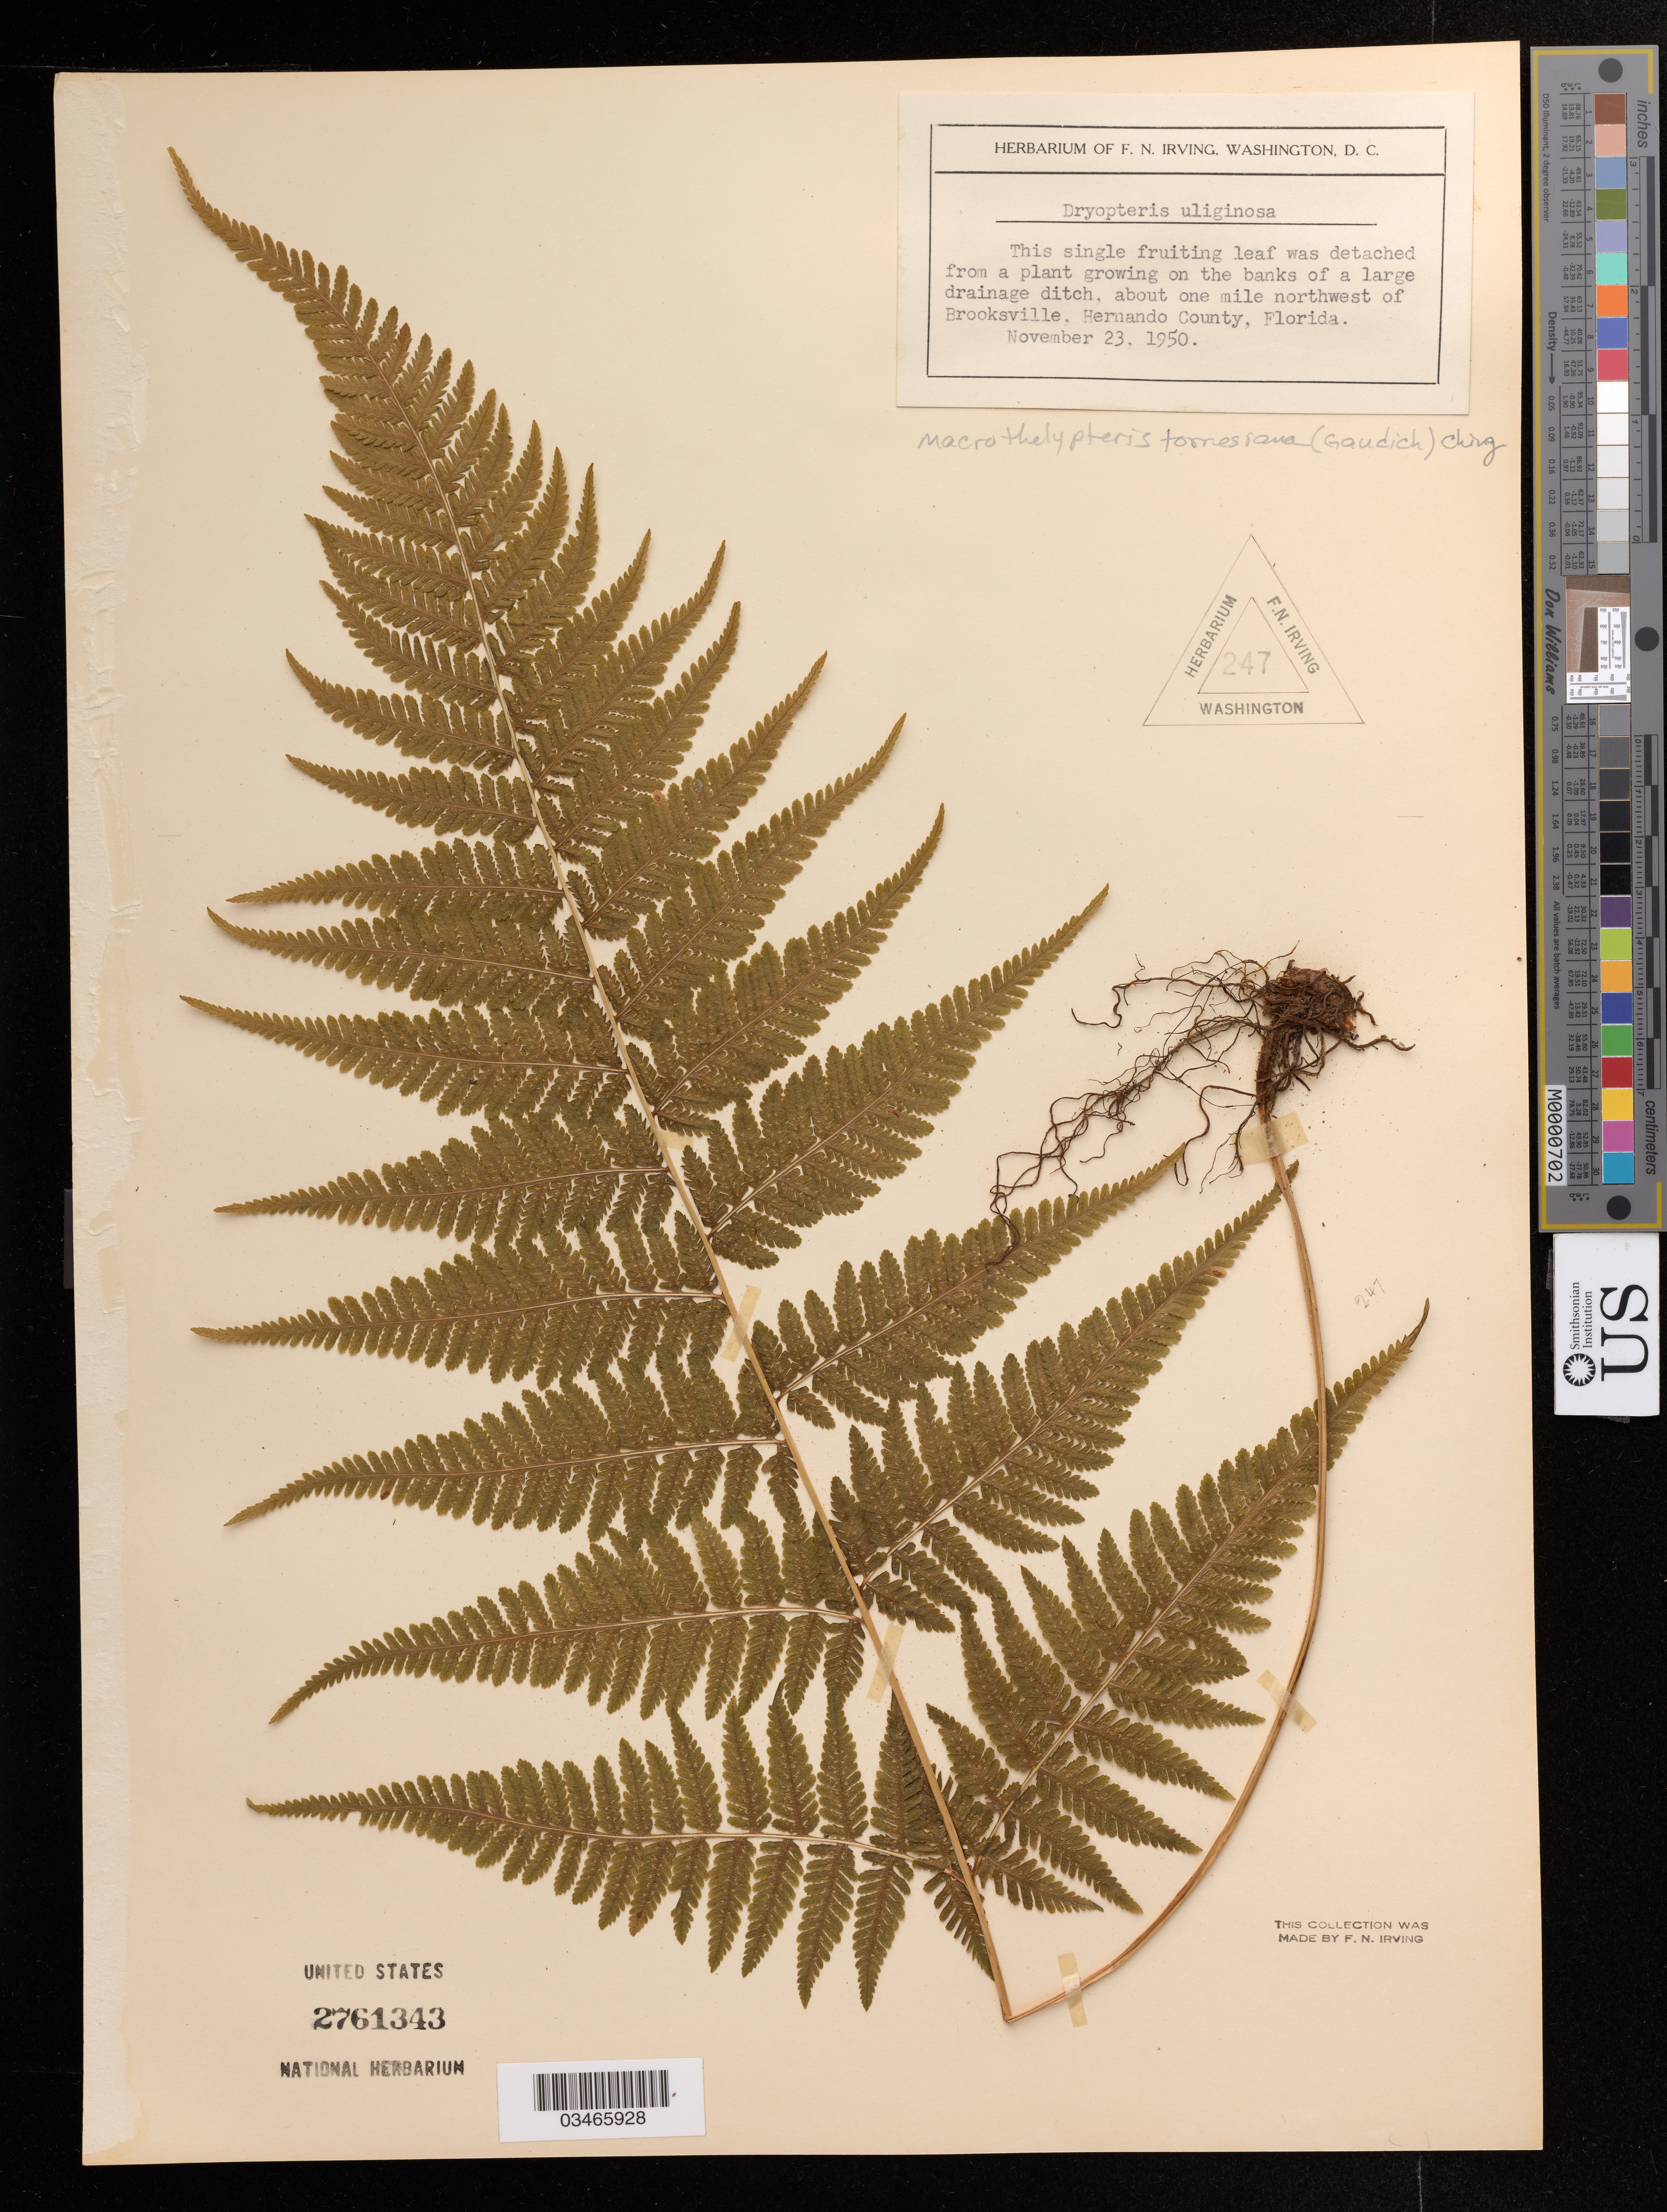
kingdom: Plantae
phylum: Tracheophyta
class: Polypodiopsida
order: Polypodiales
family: Thelypteridaceae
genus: Macrothelypteris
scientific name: Macrothelypteris torresiana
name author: (Gaudich.) Ching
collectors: ex herb. F.N. Irving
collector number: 247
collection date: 1950-11-23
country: United States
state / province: Florida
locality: About one mile northwest of Brookville. Hernando County.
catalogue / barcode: US 2761343